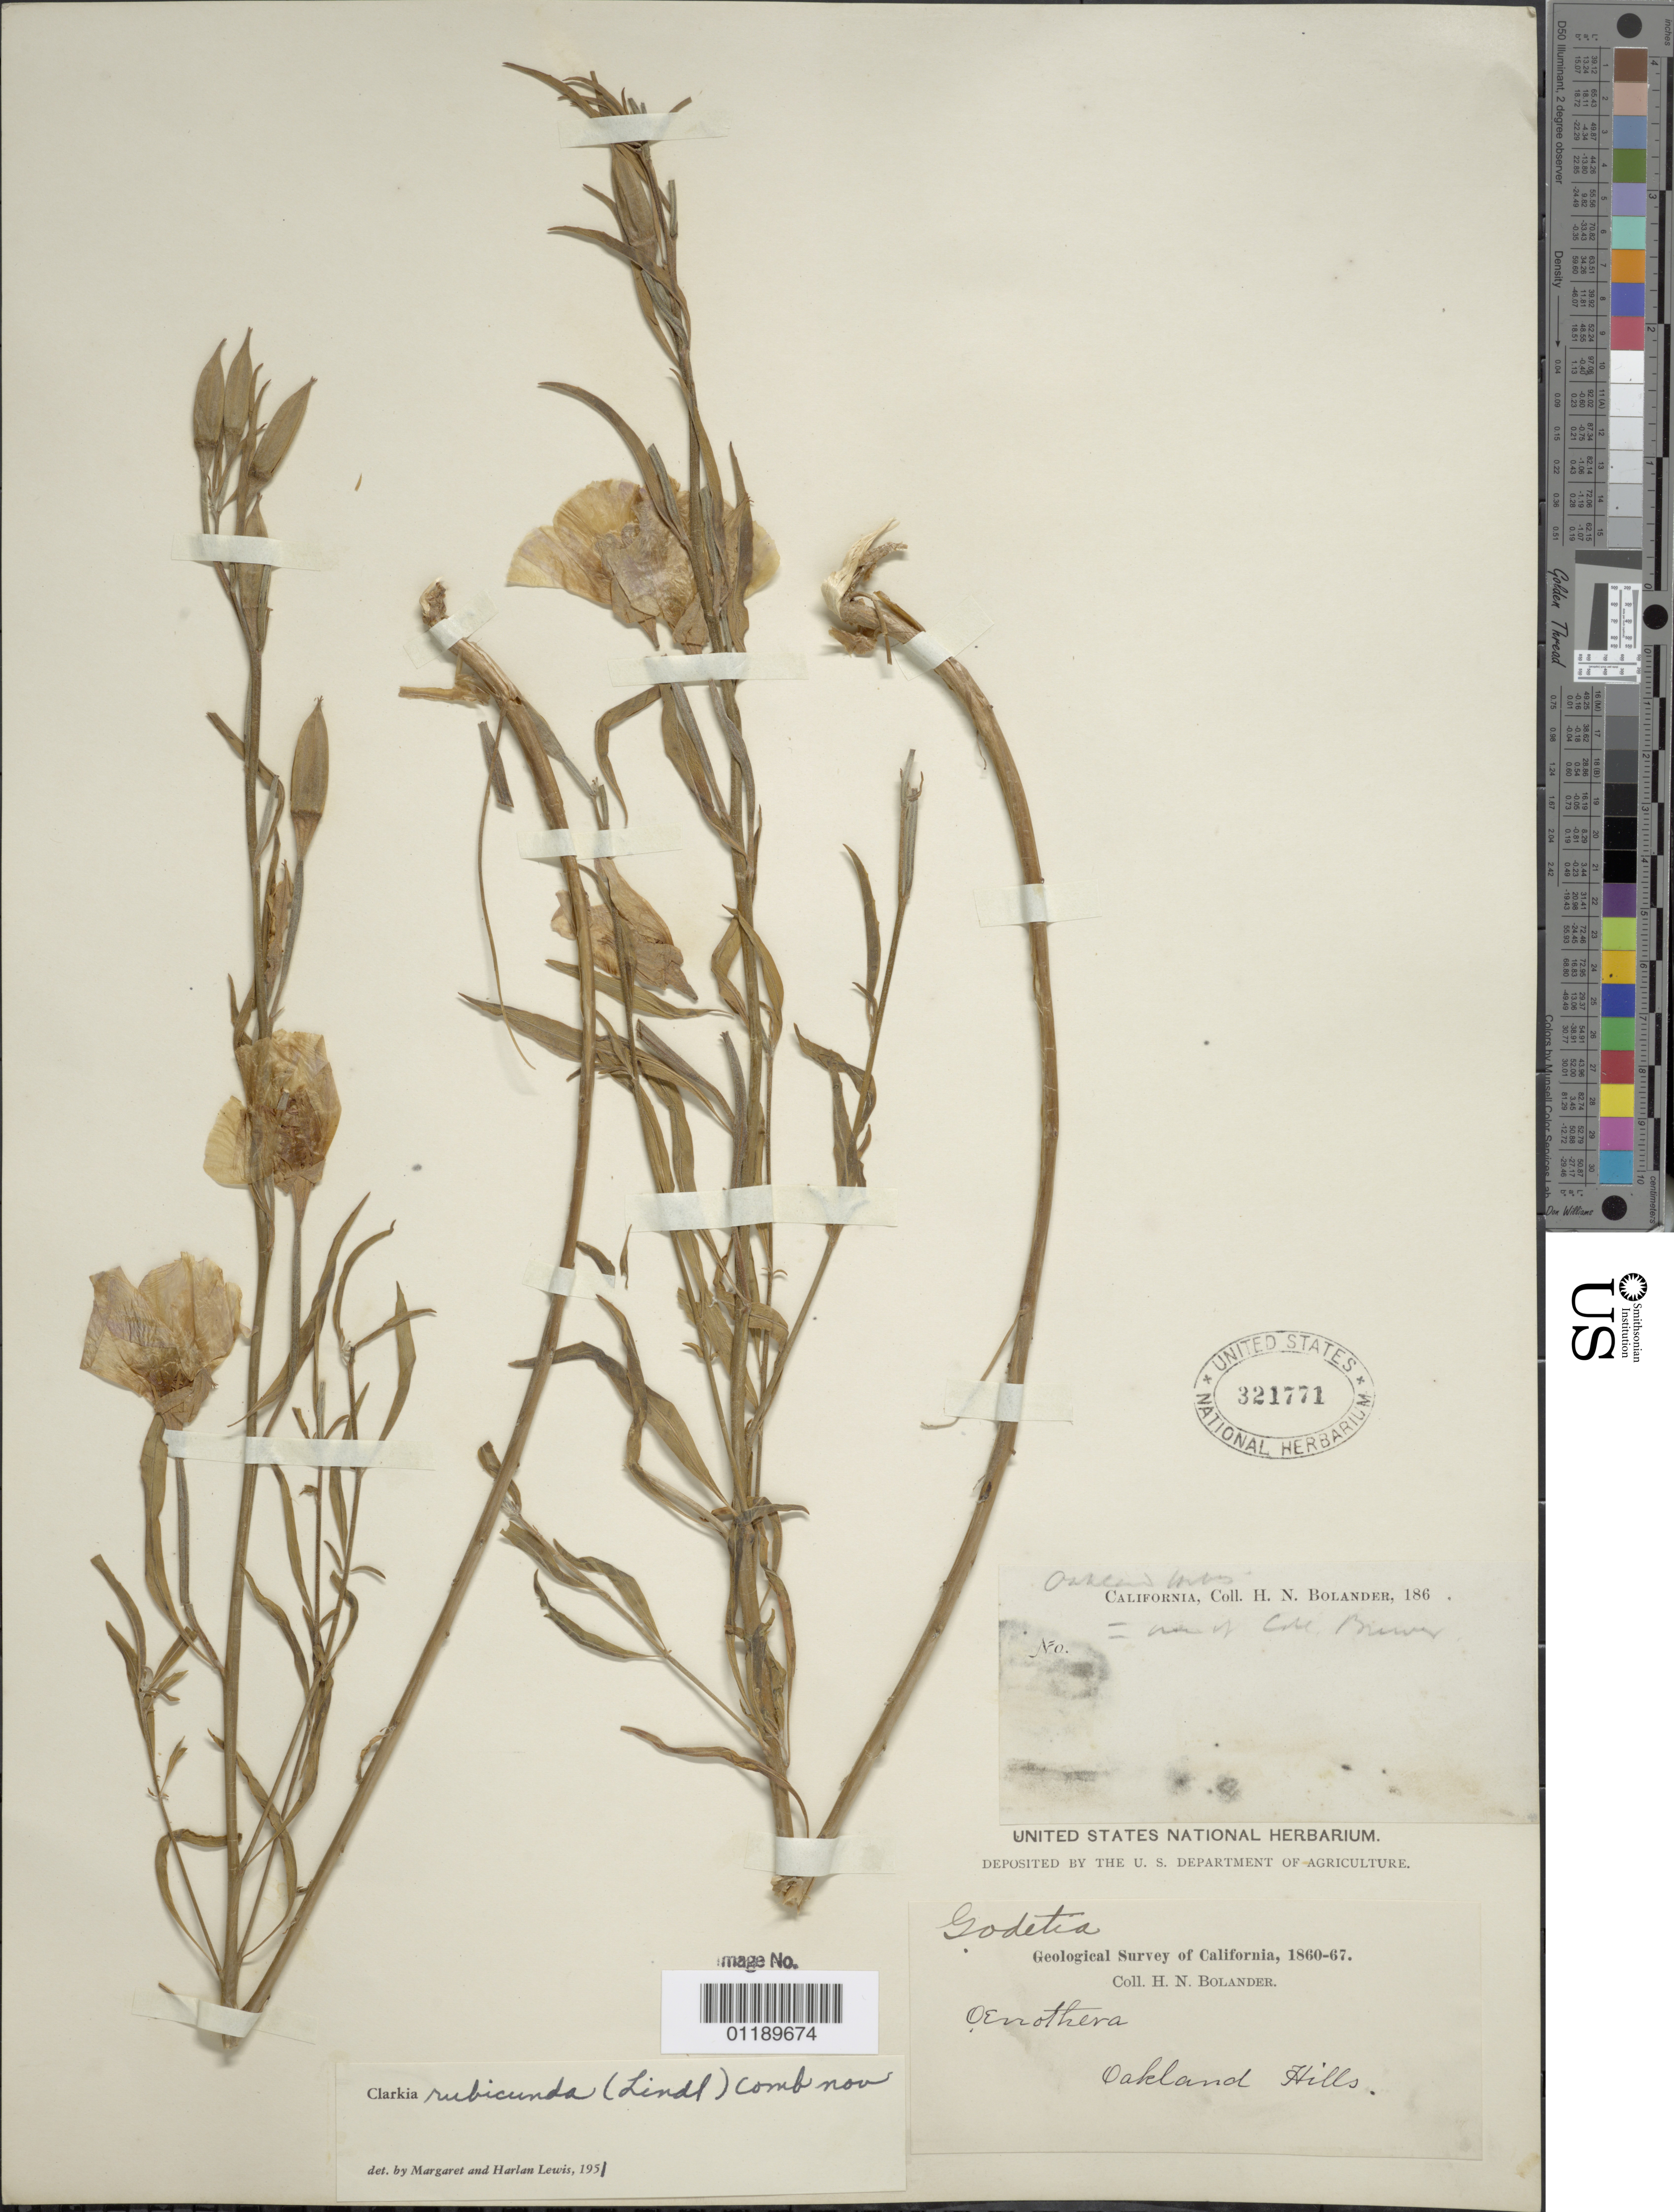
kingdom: Plantae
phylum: Tracheophyta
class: Magnoliopsida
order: Myrtales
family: Onagraceae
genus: Clarkia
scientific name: Clarkia rubicunda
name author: (Lindl.) F. H. Lewis & M.R. Lewis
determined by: Lewis, --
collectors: H. Bolander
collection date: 1860/1867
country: United States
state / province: California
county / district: Alameda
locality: Oakland Hills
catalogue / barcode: US 321771